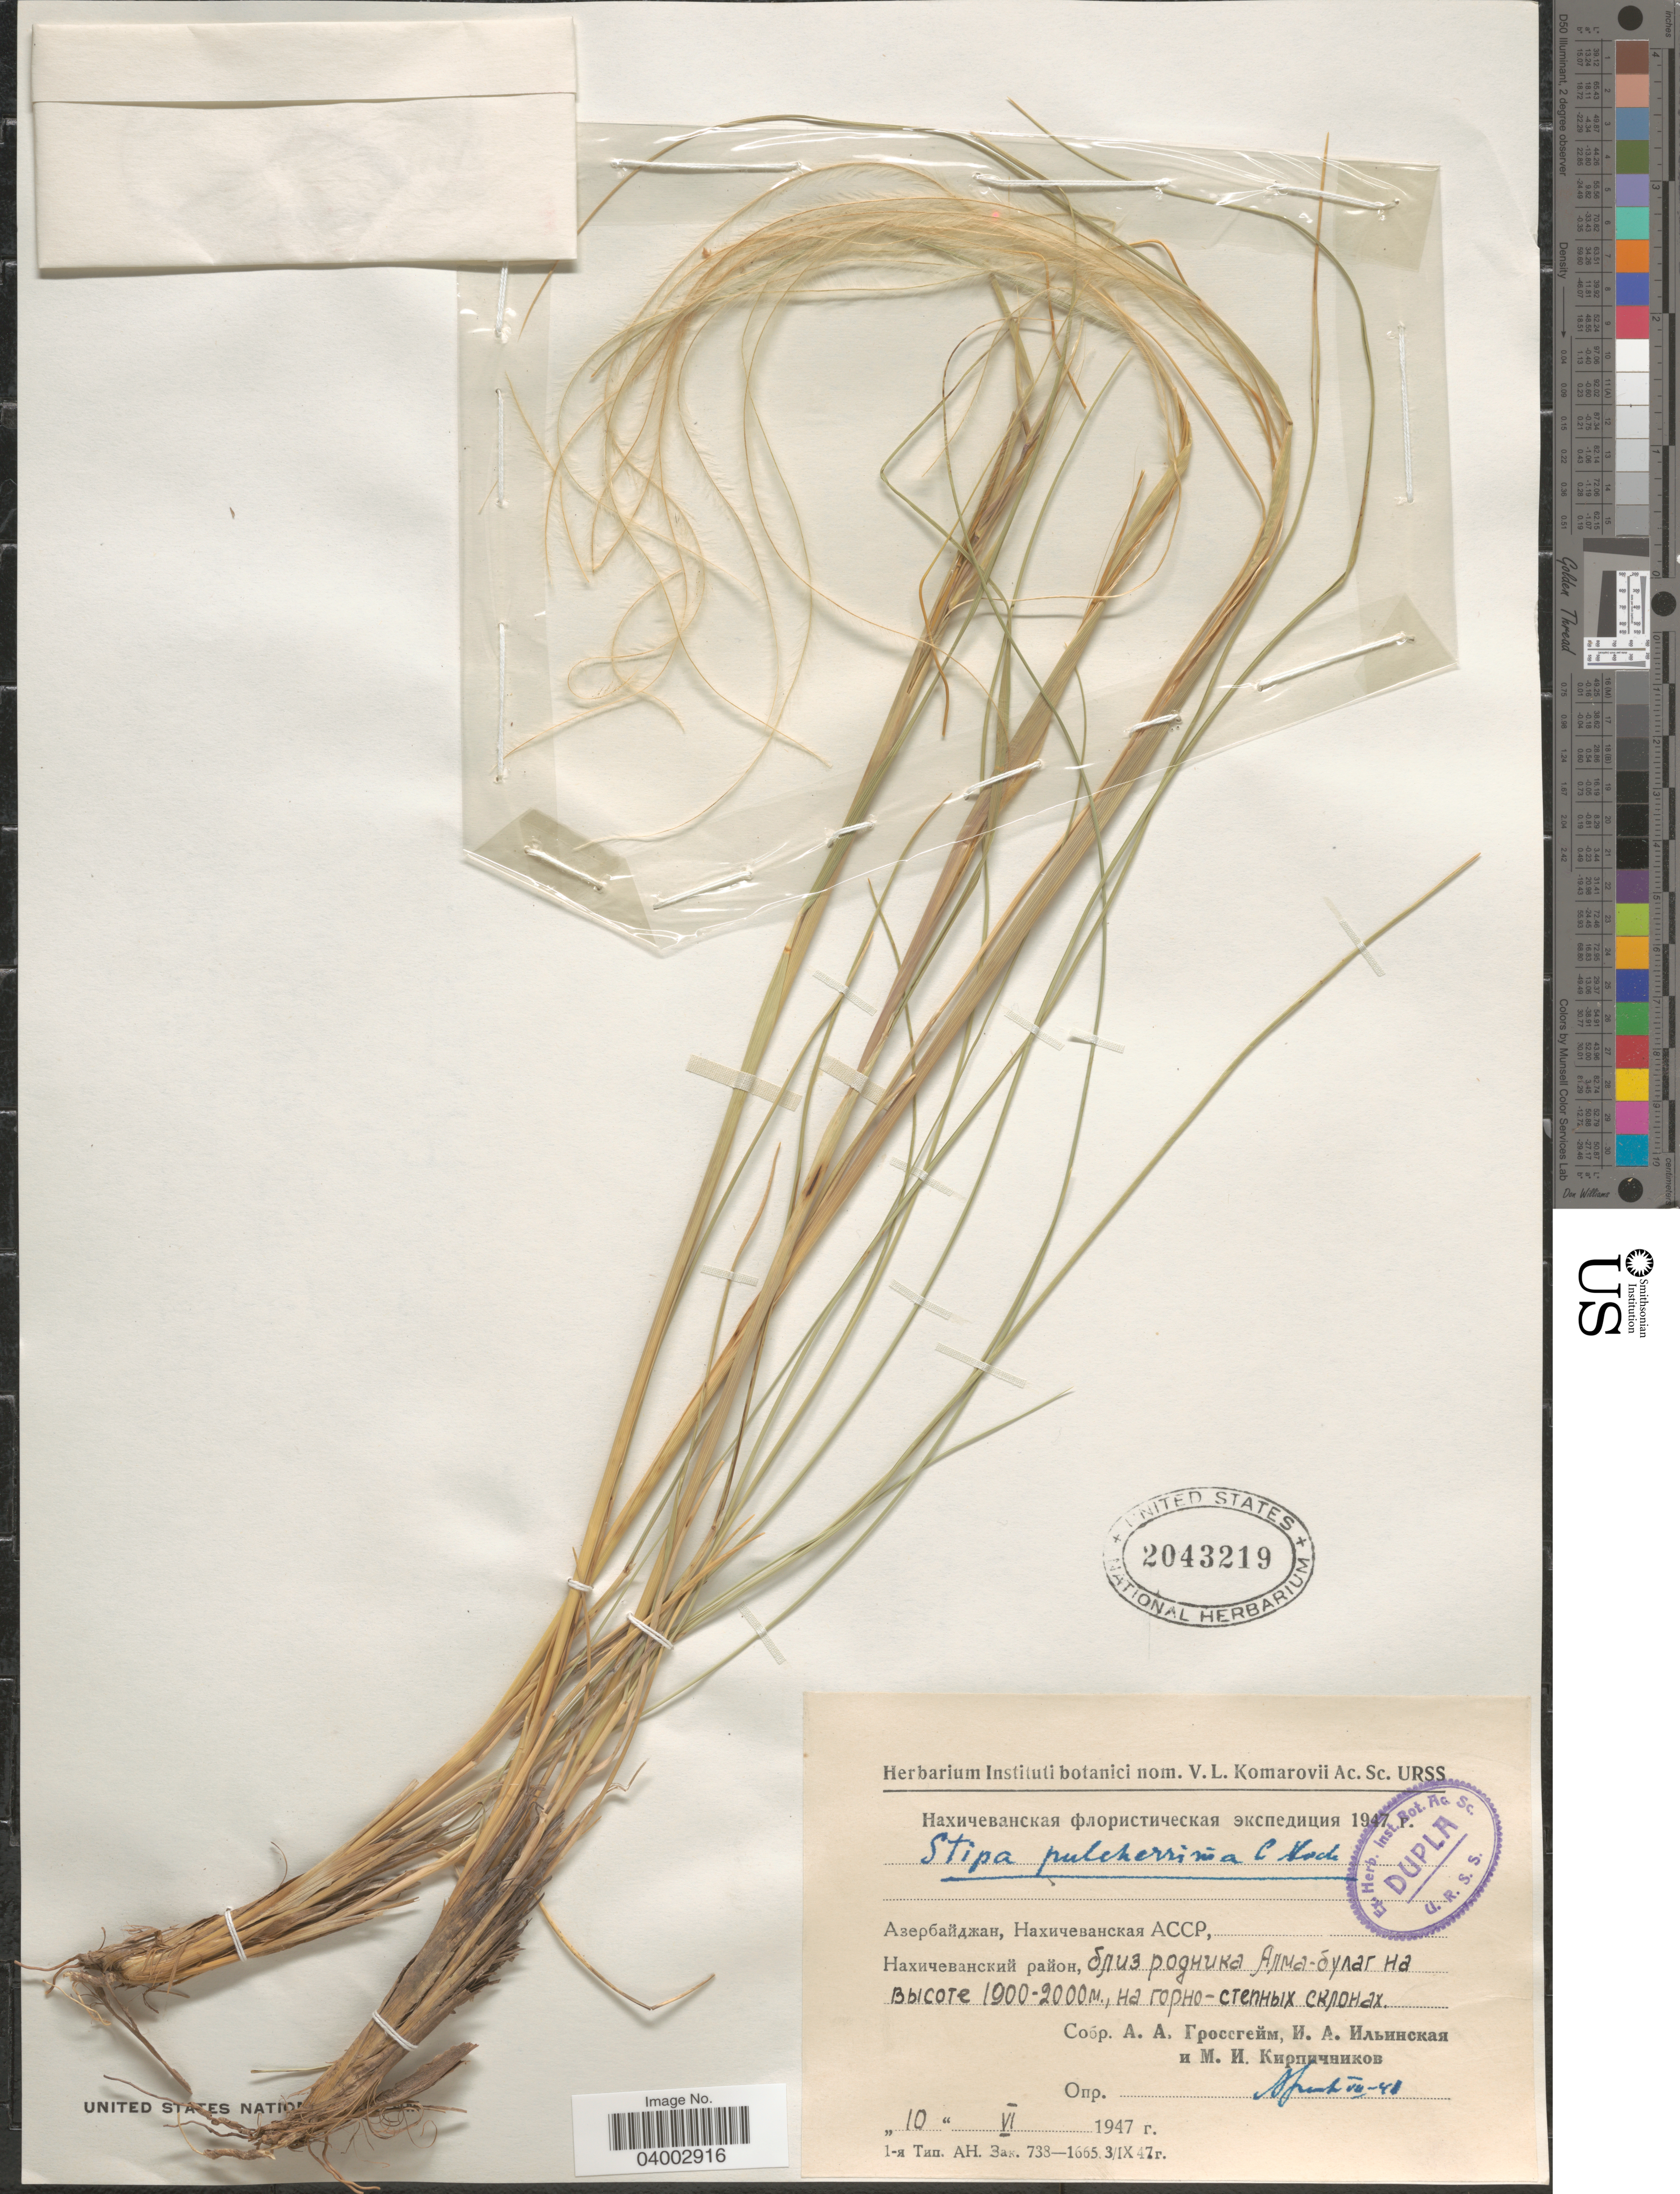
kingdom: Plantae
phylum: Tracheophyta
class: Liliopsida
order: Poales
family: Poaceae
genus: Stipa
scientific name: Stipa pulcherrima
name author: K. Koch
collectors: A. Grossgeim, I. Ilinskaya & M. Kirpichnikov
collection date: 1947-06-10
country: Azerbaijan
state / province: Nakhchivan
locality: Alma bulag spring.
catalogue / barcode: US 2043219